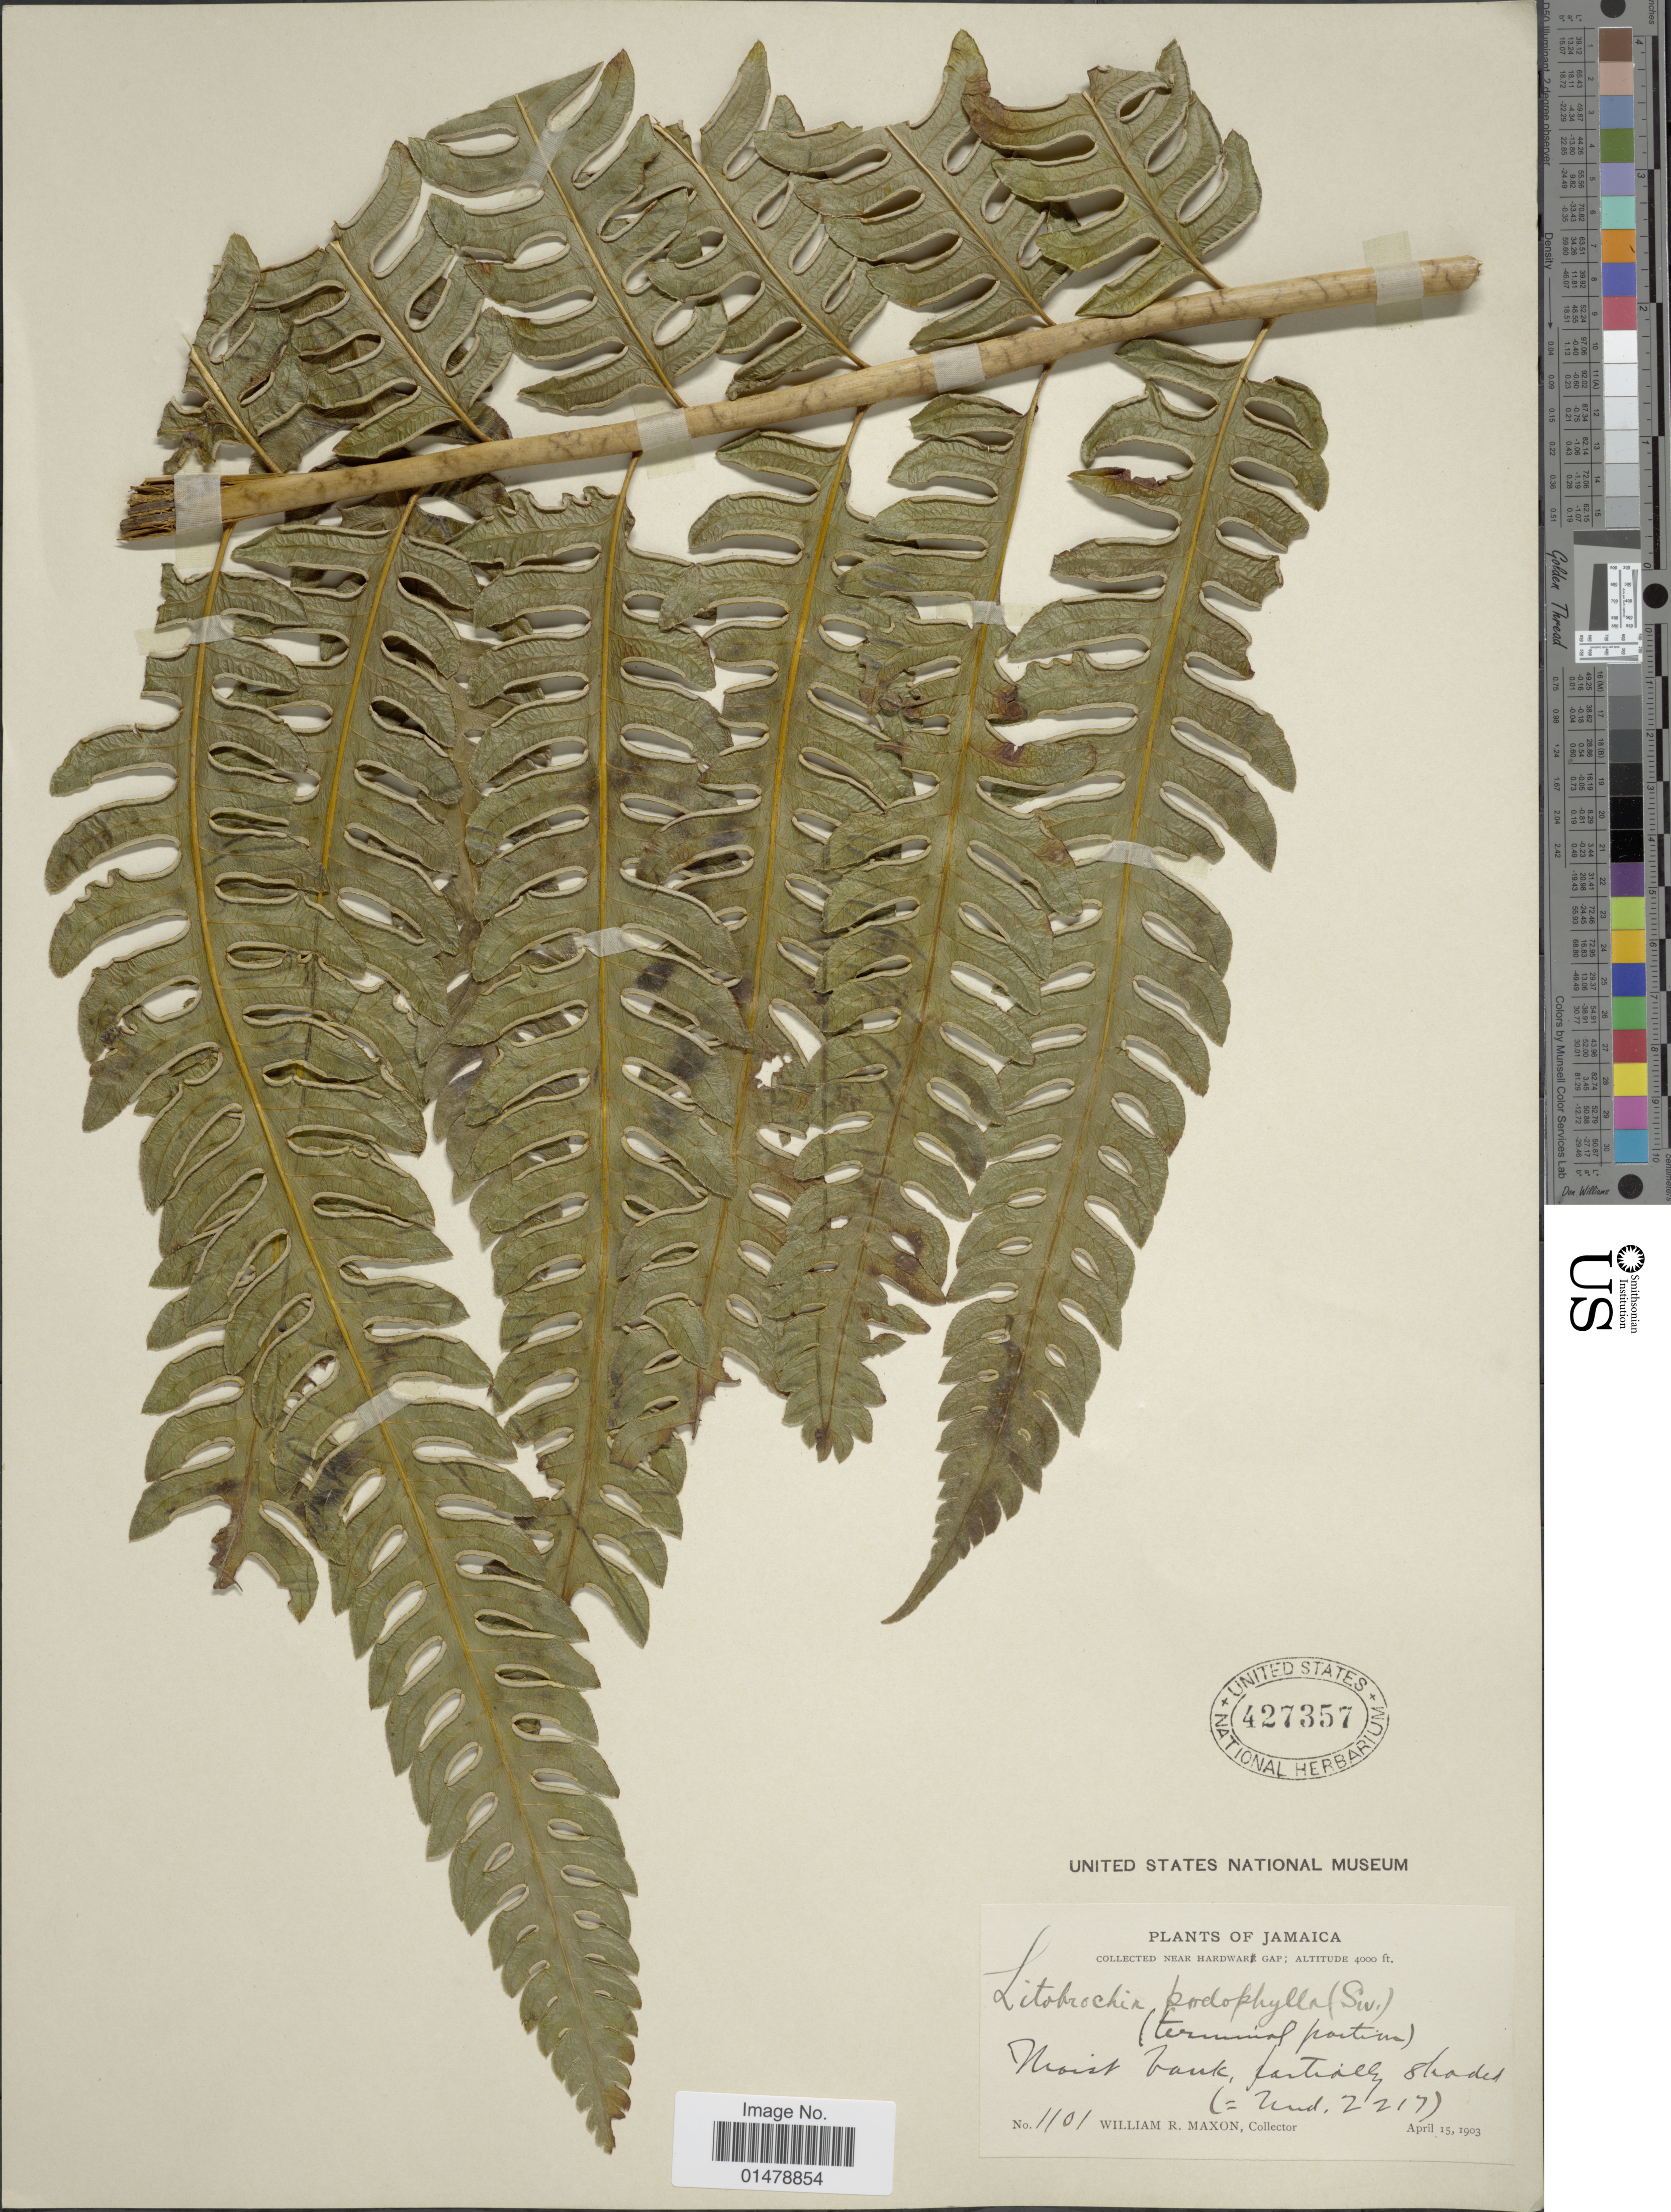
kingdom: Plantae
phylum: Tracheophyta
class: Polypodiopsida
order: Polypodiales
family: Pteridaceae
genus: Pteris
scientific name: Pteris podophylla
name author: Sw.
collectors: W. R. Maxon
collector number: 1101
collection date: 1903-04-15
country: Jamaica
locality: Near Hardwar Gap. Moist bank, partially shaded.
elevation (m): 1219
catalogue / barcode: US 427357